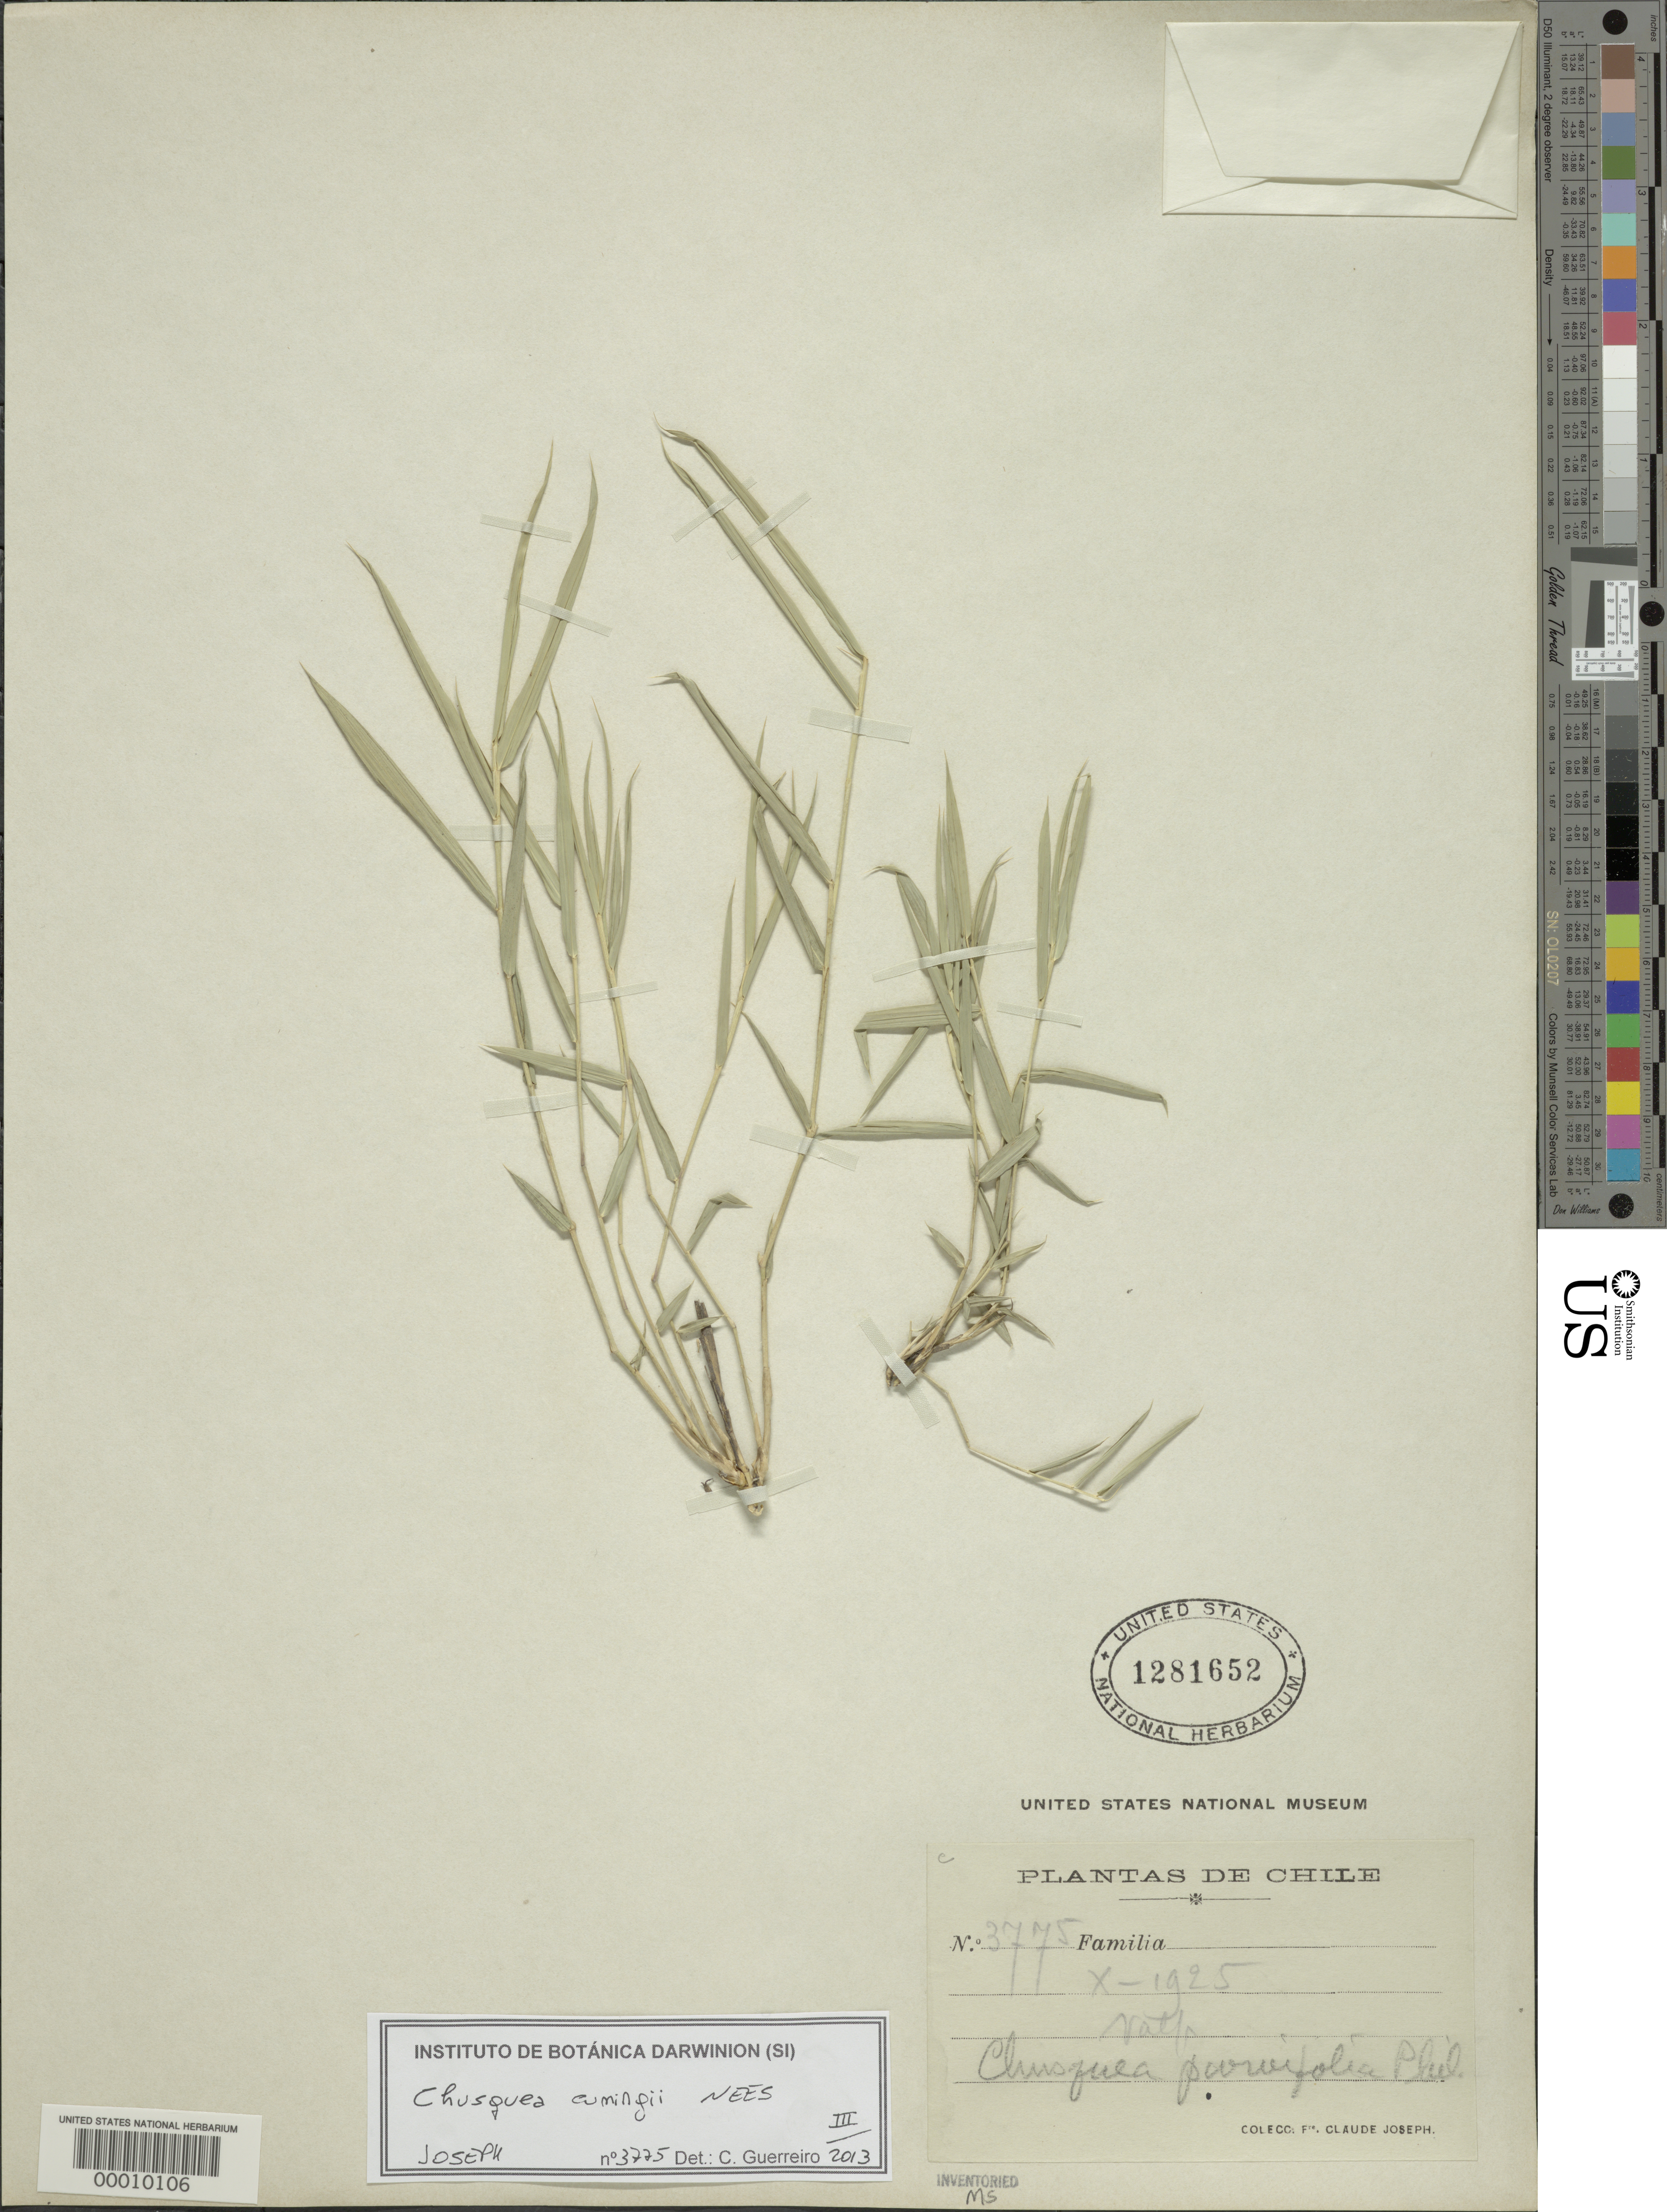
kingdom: Plantae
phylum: Tracheophyta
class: Liliopsida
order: Poales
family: Poaceae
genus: Chusquea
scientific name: Chusquea cumingii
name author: Nees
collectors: Bro. Claude-Joseph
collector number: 3775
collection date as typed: Oct 1925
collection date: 1925-10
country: Chile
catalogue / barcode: US 1281652